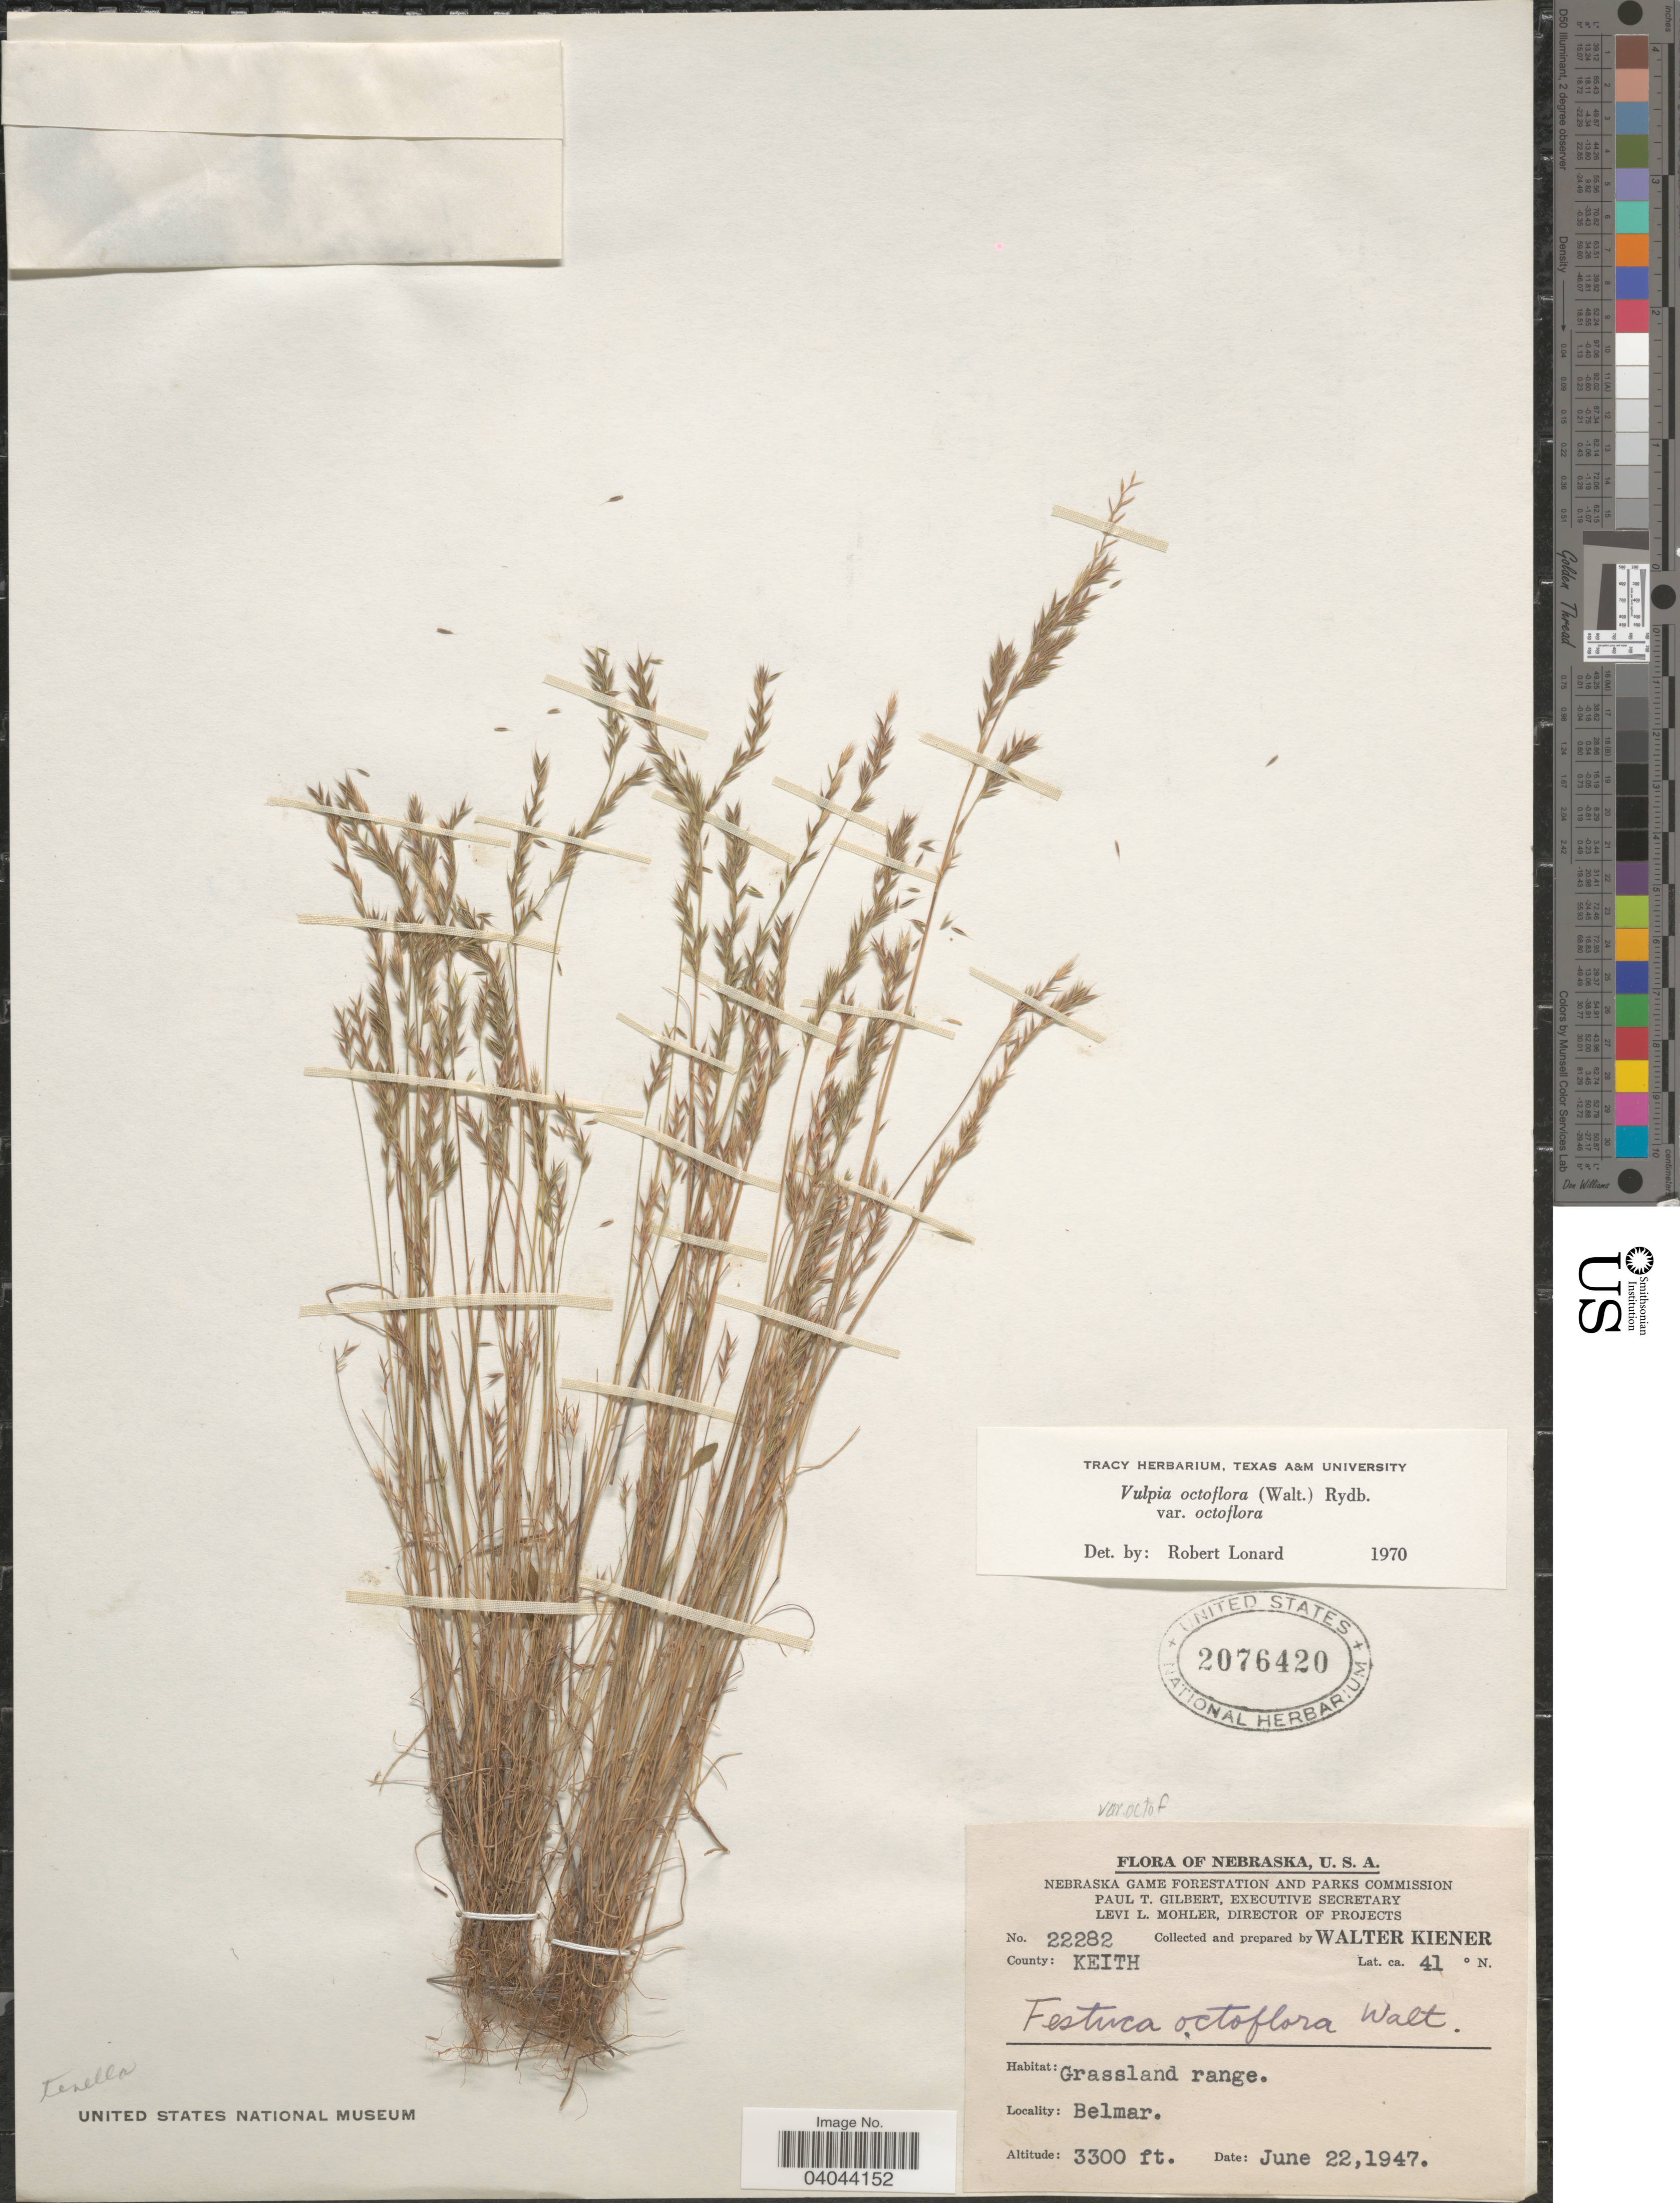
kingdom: Plantae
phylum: Tracheophyta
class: Liliopsida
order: Poales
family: Poaceae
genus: Festuca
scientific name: Festuca octoflora var. octoflora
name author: Walter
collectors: W. Kiener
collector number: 22282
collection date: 1947-06-22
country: United States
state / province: Nebraska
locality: County: Keith. Belmar.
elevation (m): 1006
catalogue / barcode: US 2076420